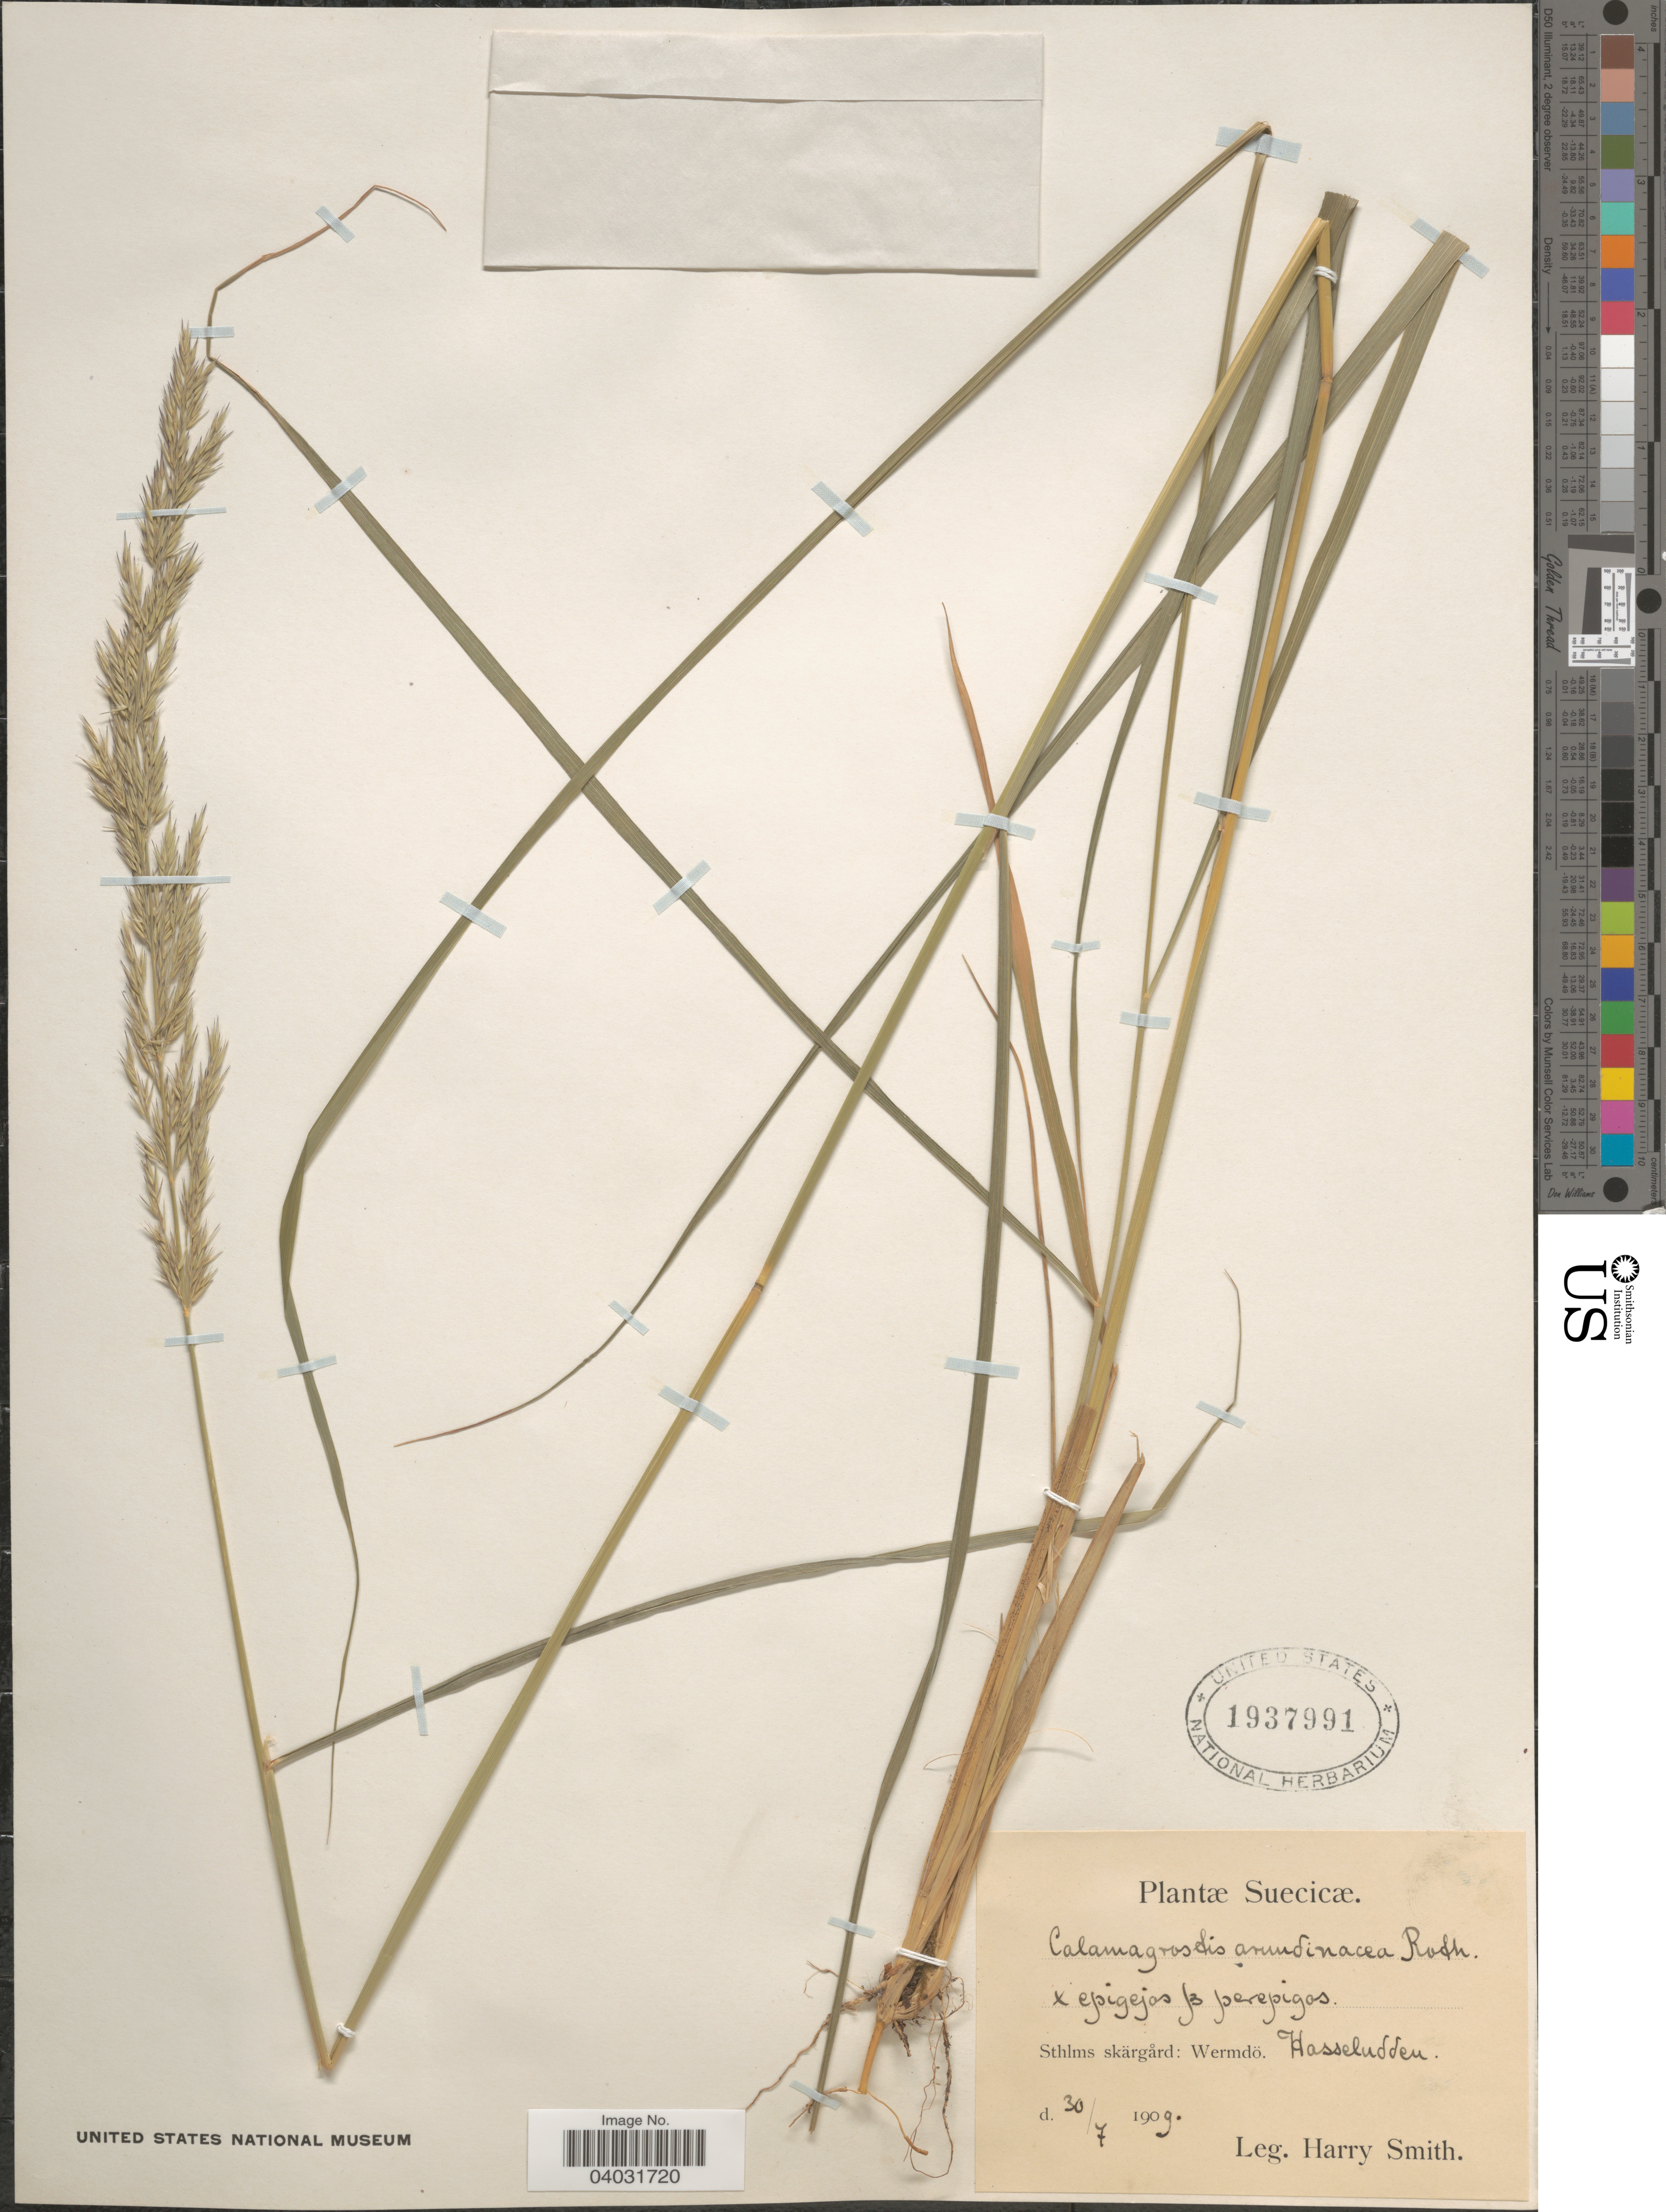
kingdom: Plantae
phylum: Tracheophyta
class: Liliopsida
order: Poales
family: Poaceae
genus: Calamagrostis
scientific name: Calamagrostis sp.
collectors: H. Smith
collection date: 1909-07-30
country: Sweden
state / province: Stockholm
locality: Suecicæ. Sthlms skärgård: Wermdö. Hasseludden.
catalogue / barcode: US 1937991